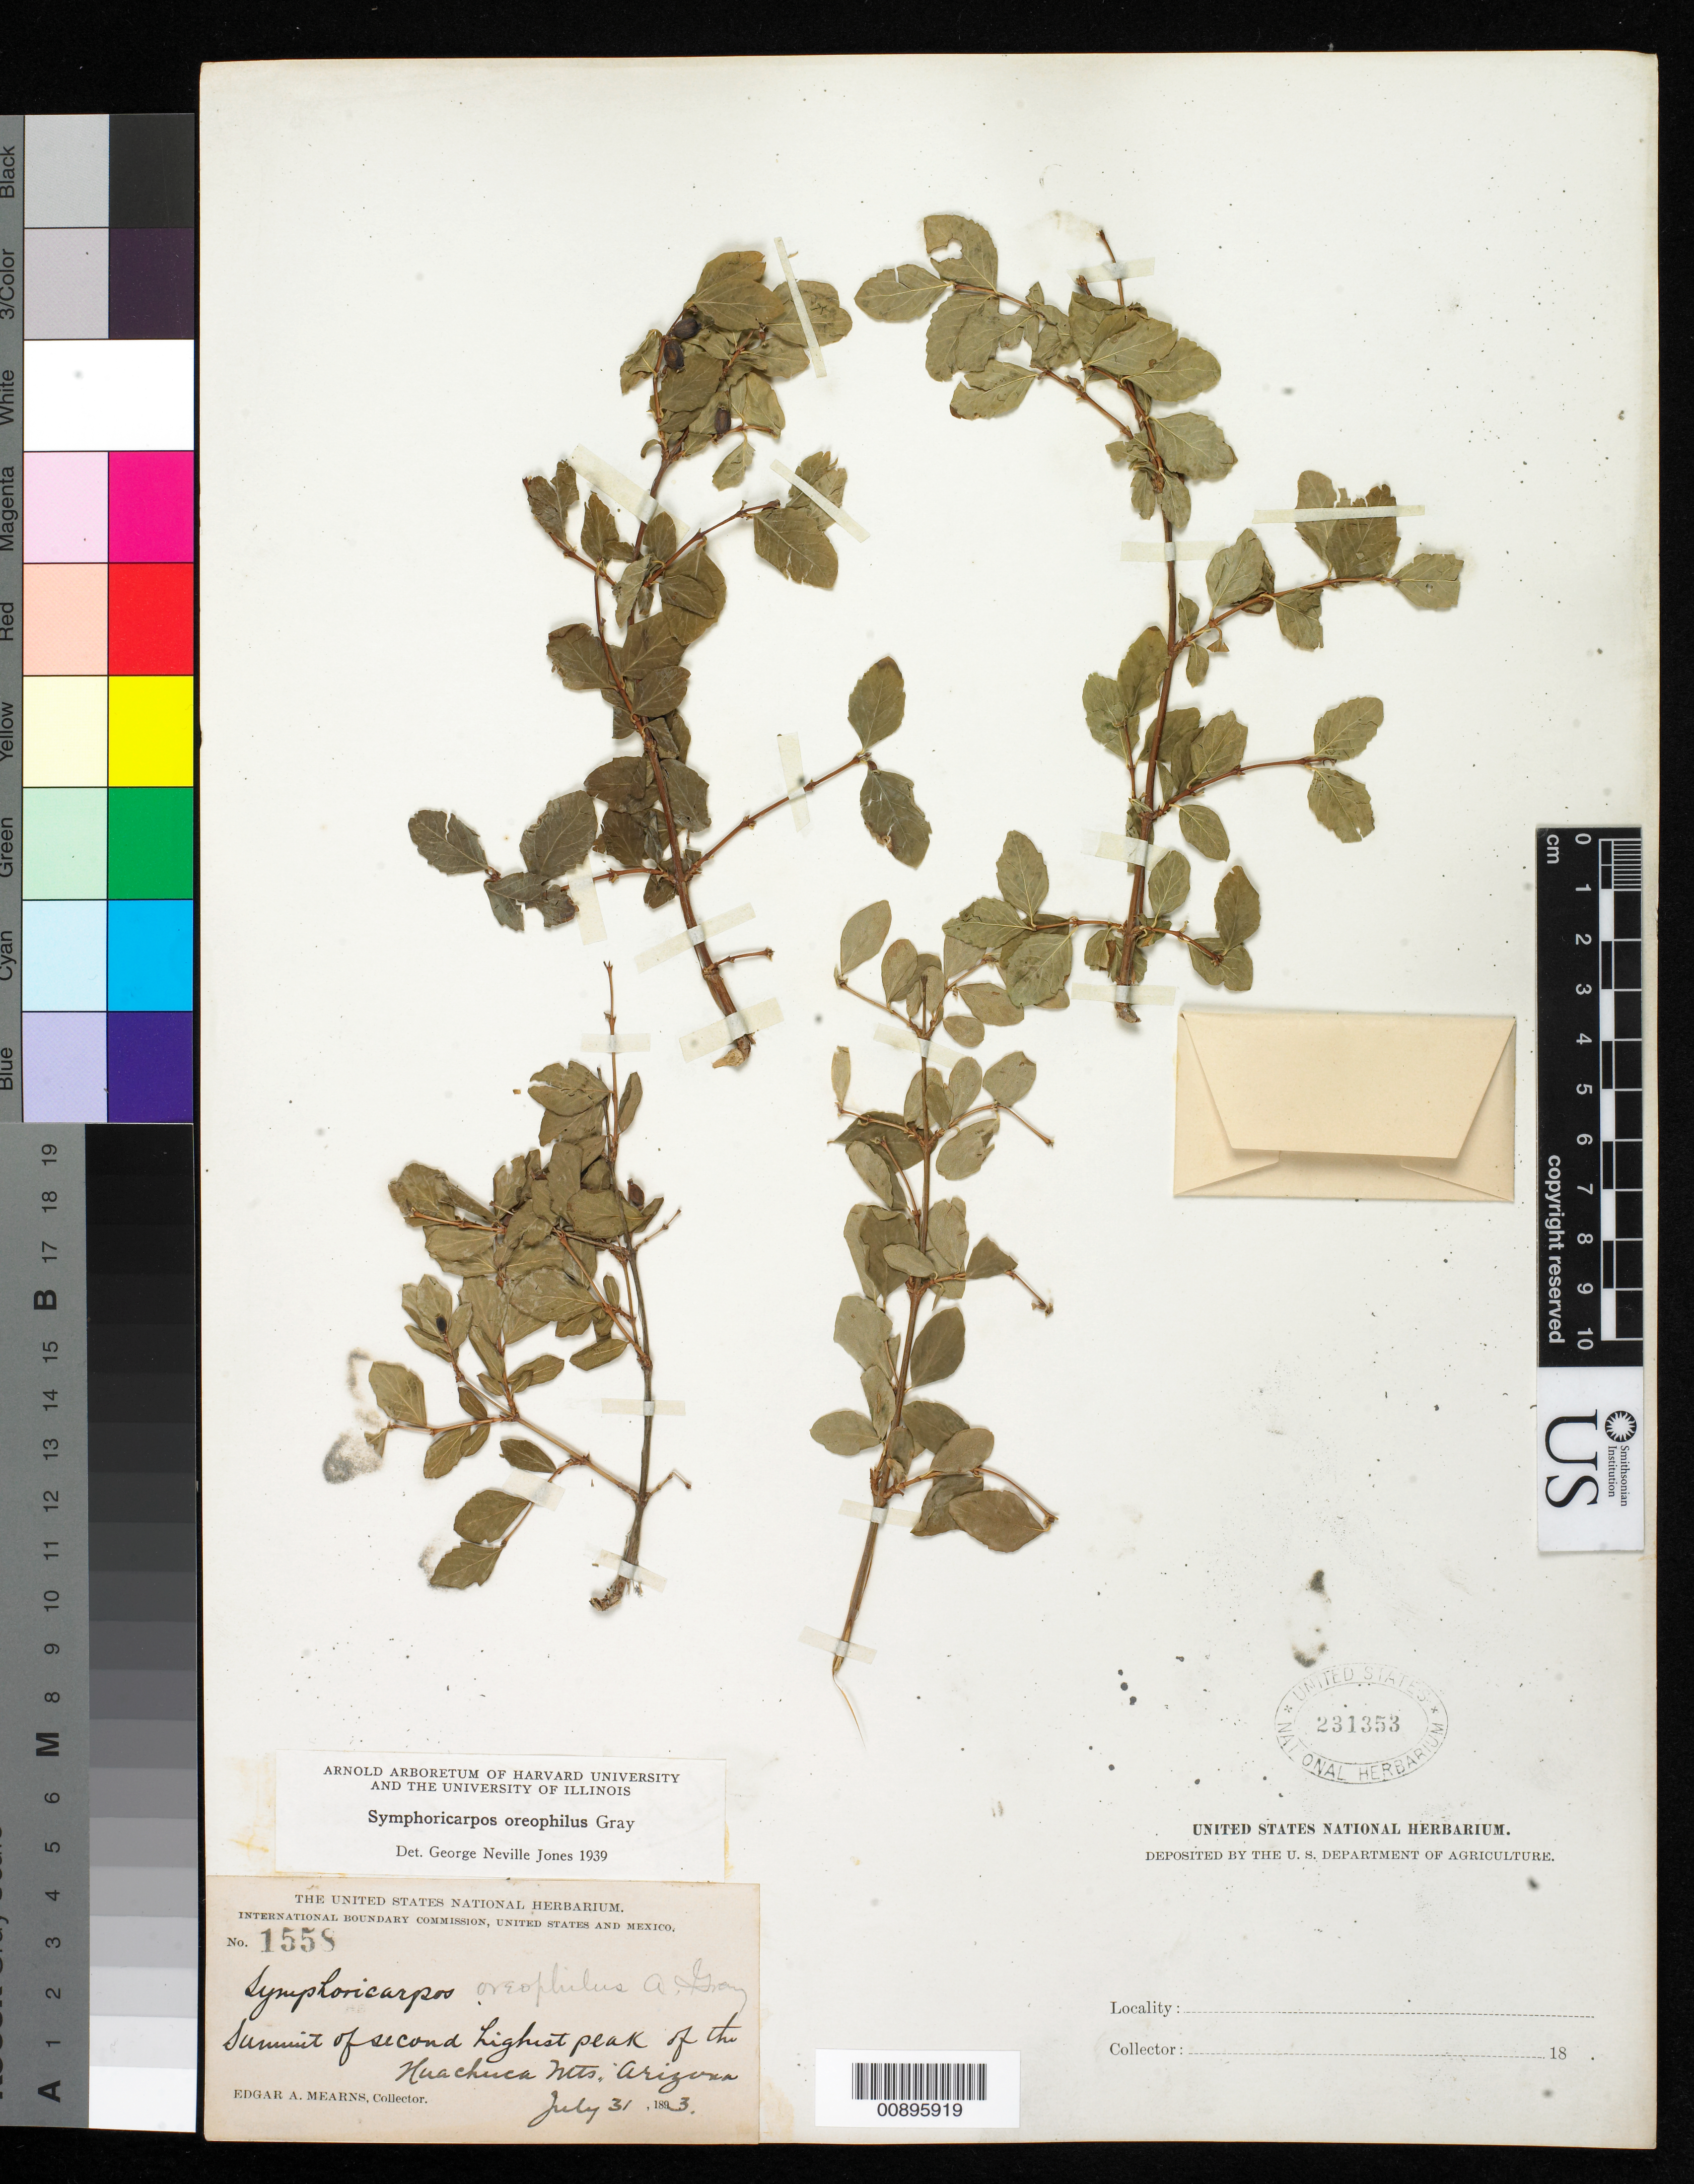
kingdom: Plantae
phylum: Tracheophyta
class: Magnoliopsida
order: Dipsacales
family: Caprifoliaceae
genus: Symphoricarpos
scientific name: Symphoricarpos oreophilus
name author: A. Gray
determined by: Jones, G. N.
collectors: E. A. Mearns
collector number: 1558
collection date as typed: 31 Jul 1893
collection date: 1893-07-31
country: United States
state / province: Arizona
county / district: Cochise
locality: Summit of second highest peak of the Huachuca Mts.(Carr Peak)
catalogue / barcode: US 231353